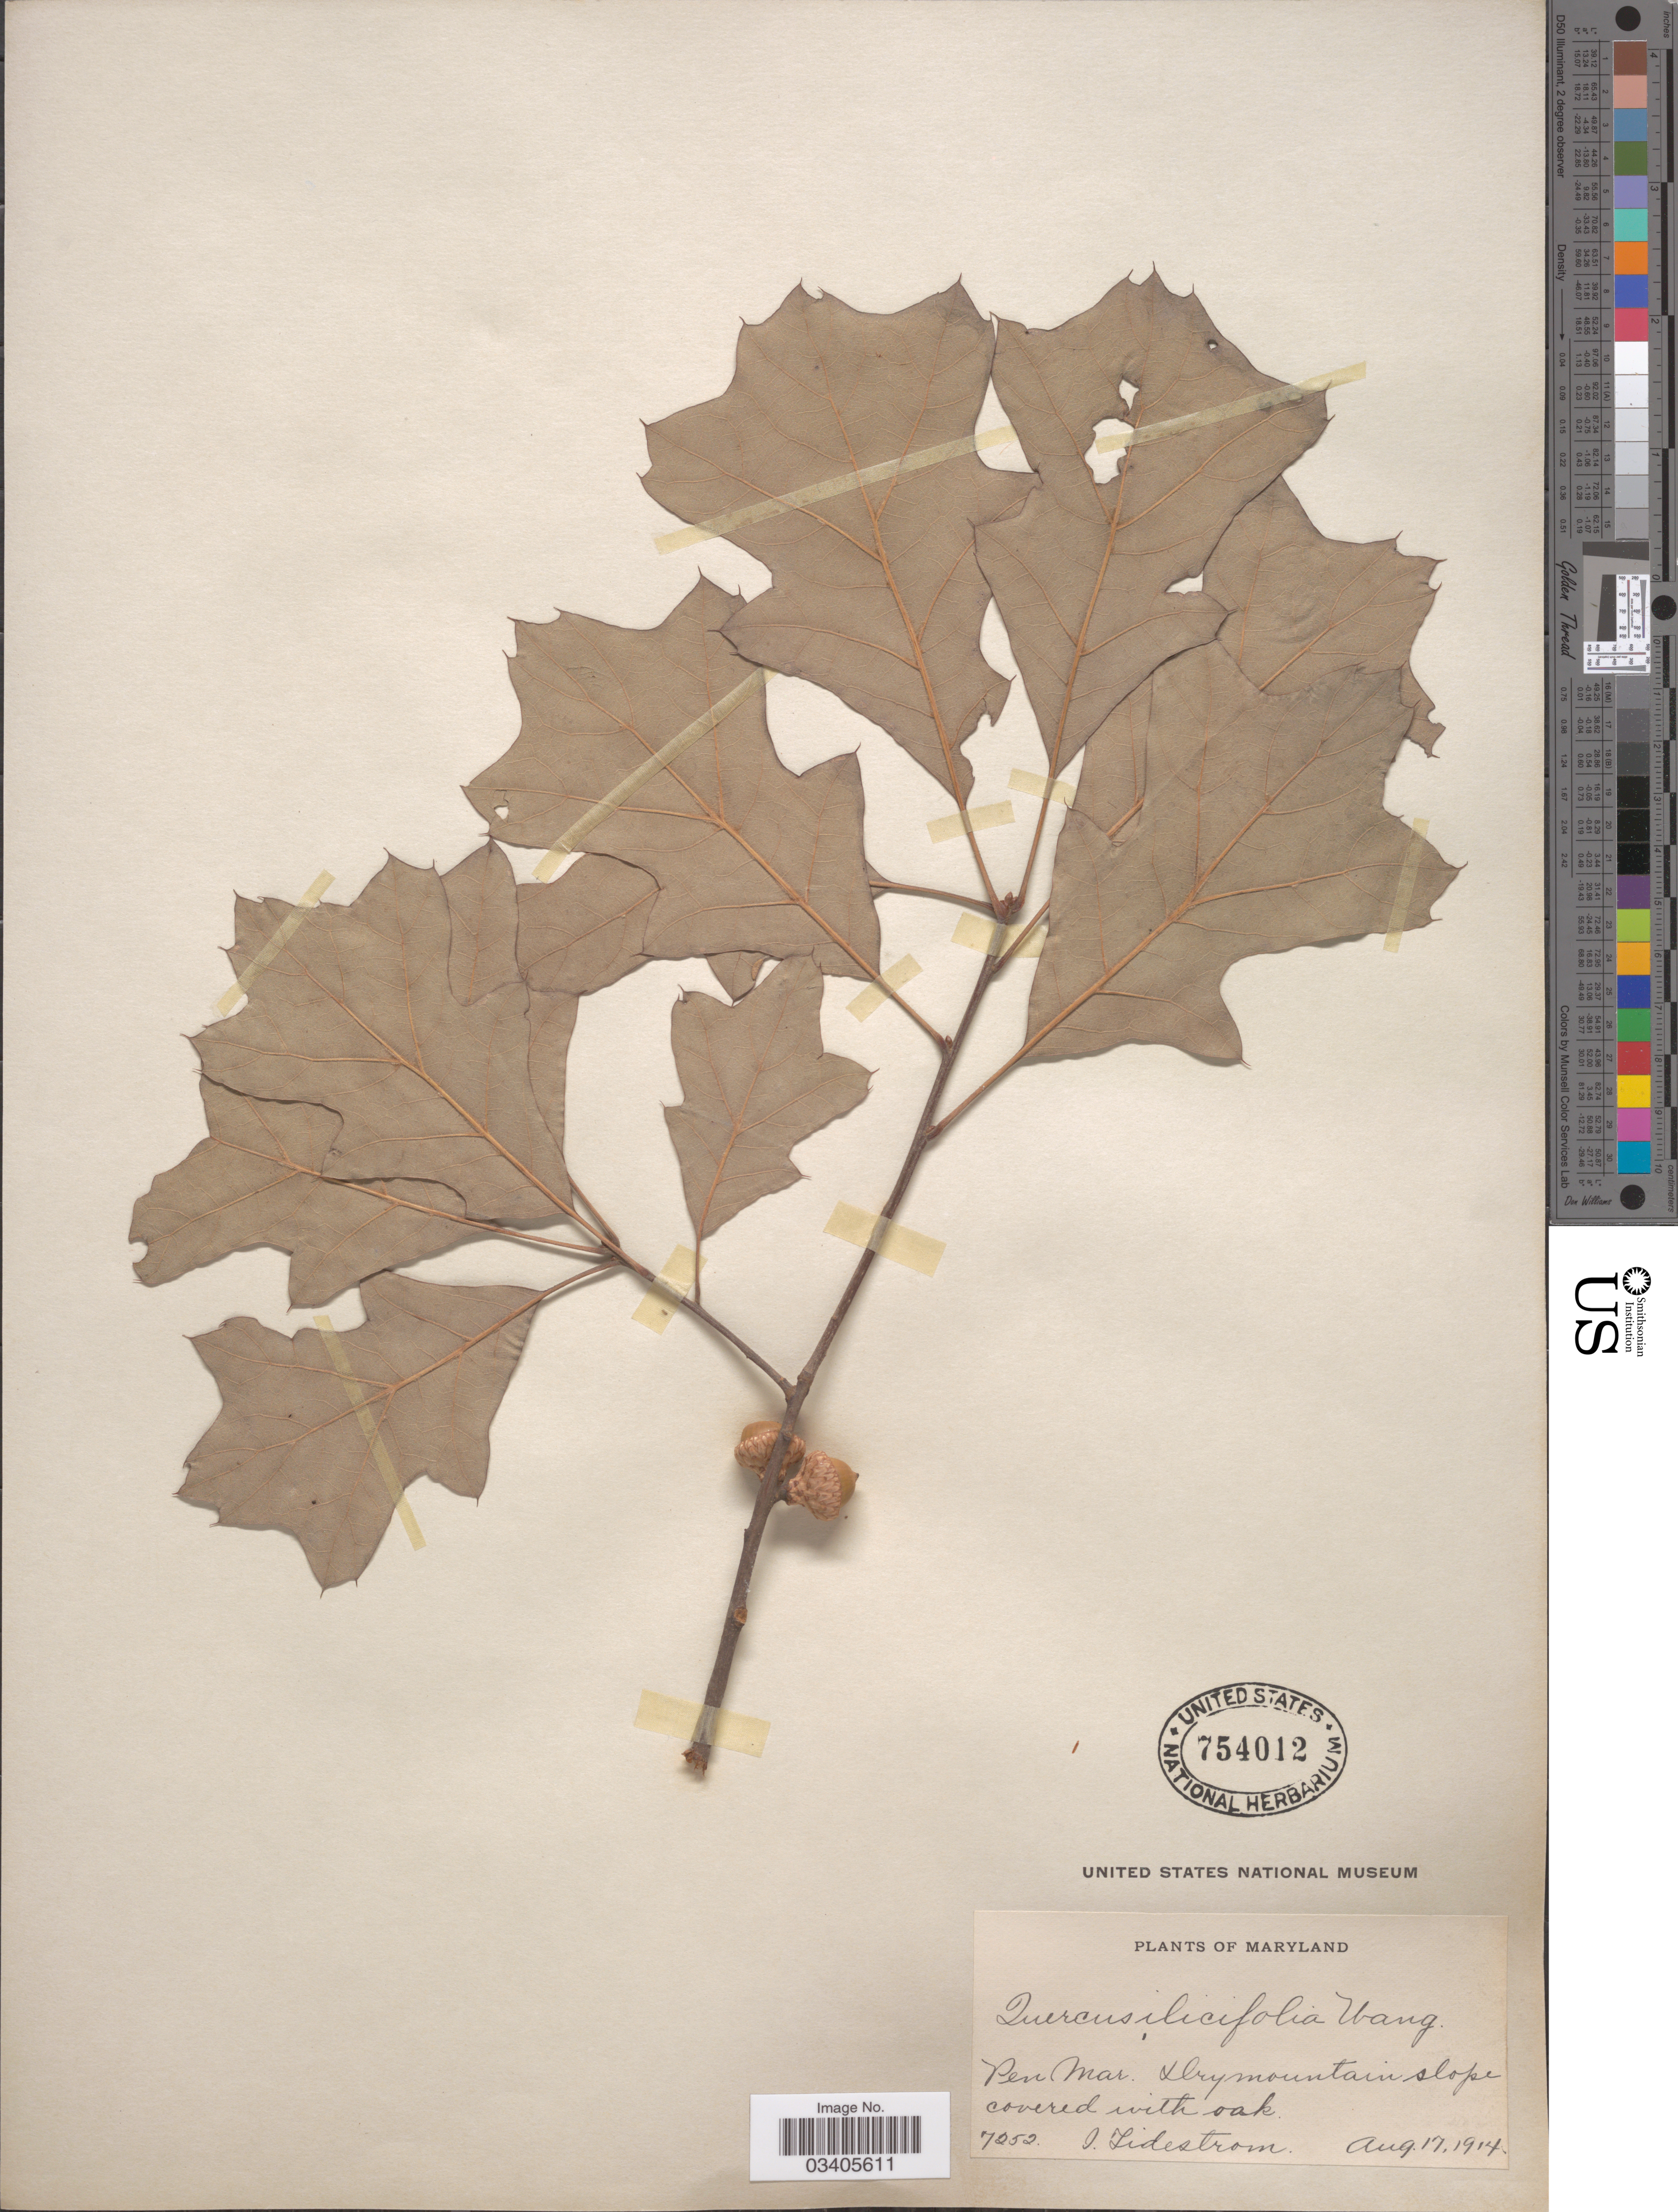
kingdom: Plantae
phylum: Tracheophyta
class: Magnoliopsida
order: Fagales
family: Fagaceae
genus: Quercus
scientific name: Quercus ilicifolia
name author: Wangenh.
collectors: I. F. Tidestrom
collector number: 7252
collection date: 1914-08-17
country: United States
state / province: Maryland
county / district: Montgomery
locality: Pen Mar. Dry mountain slope covered with oak.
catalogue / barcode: US 754012